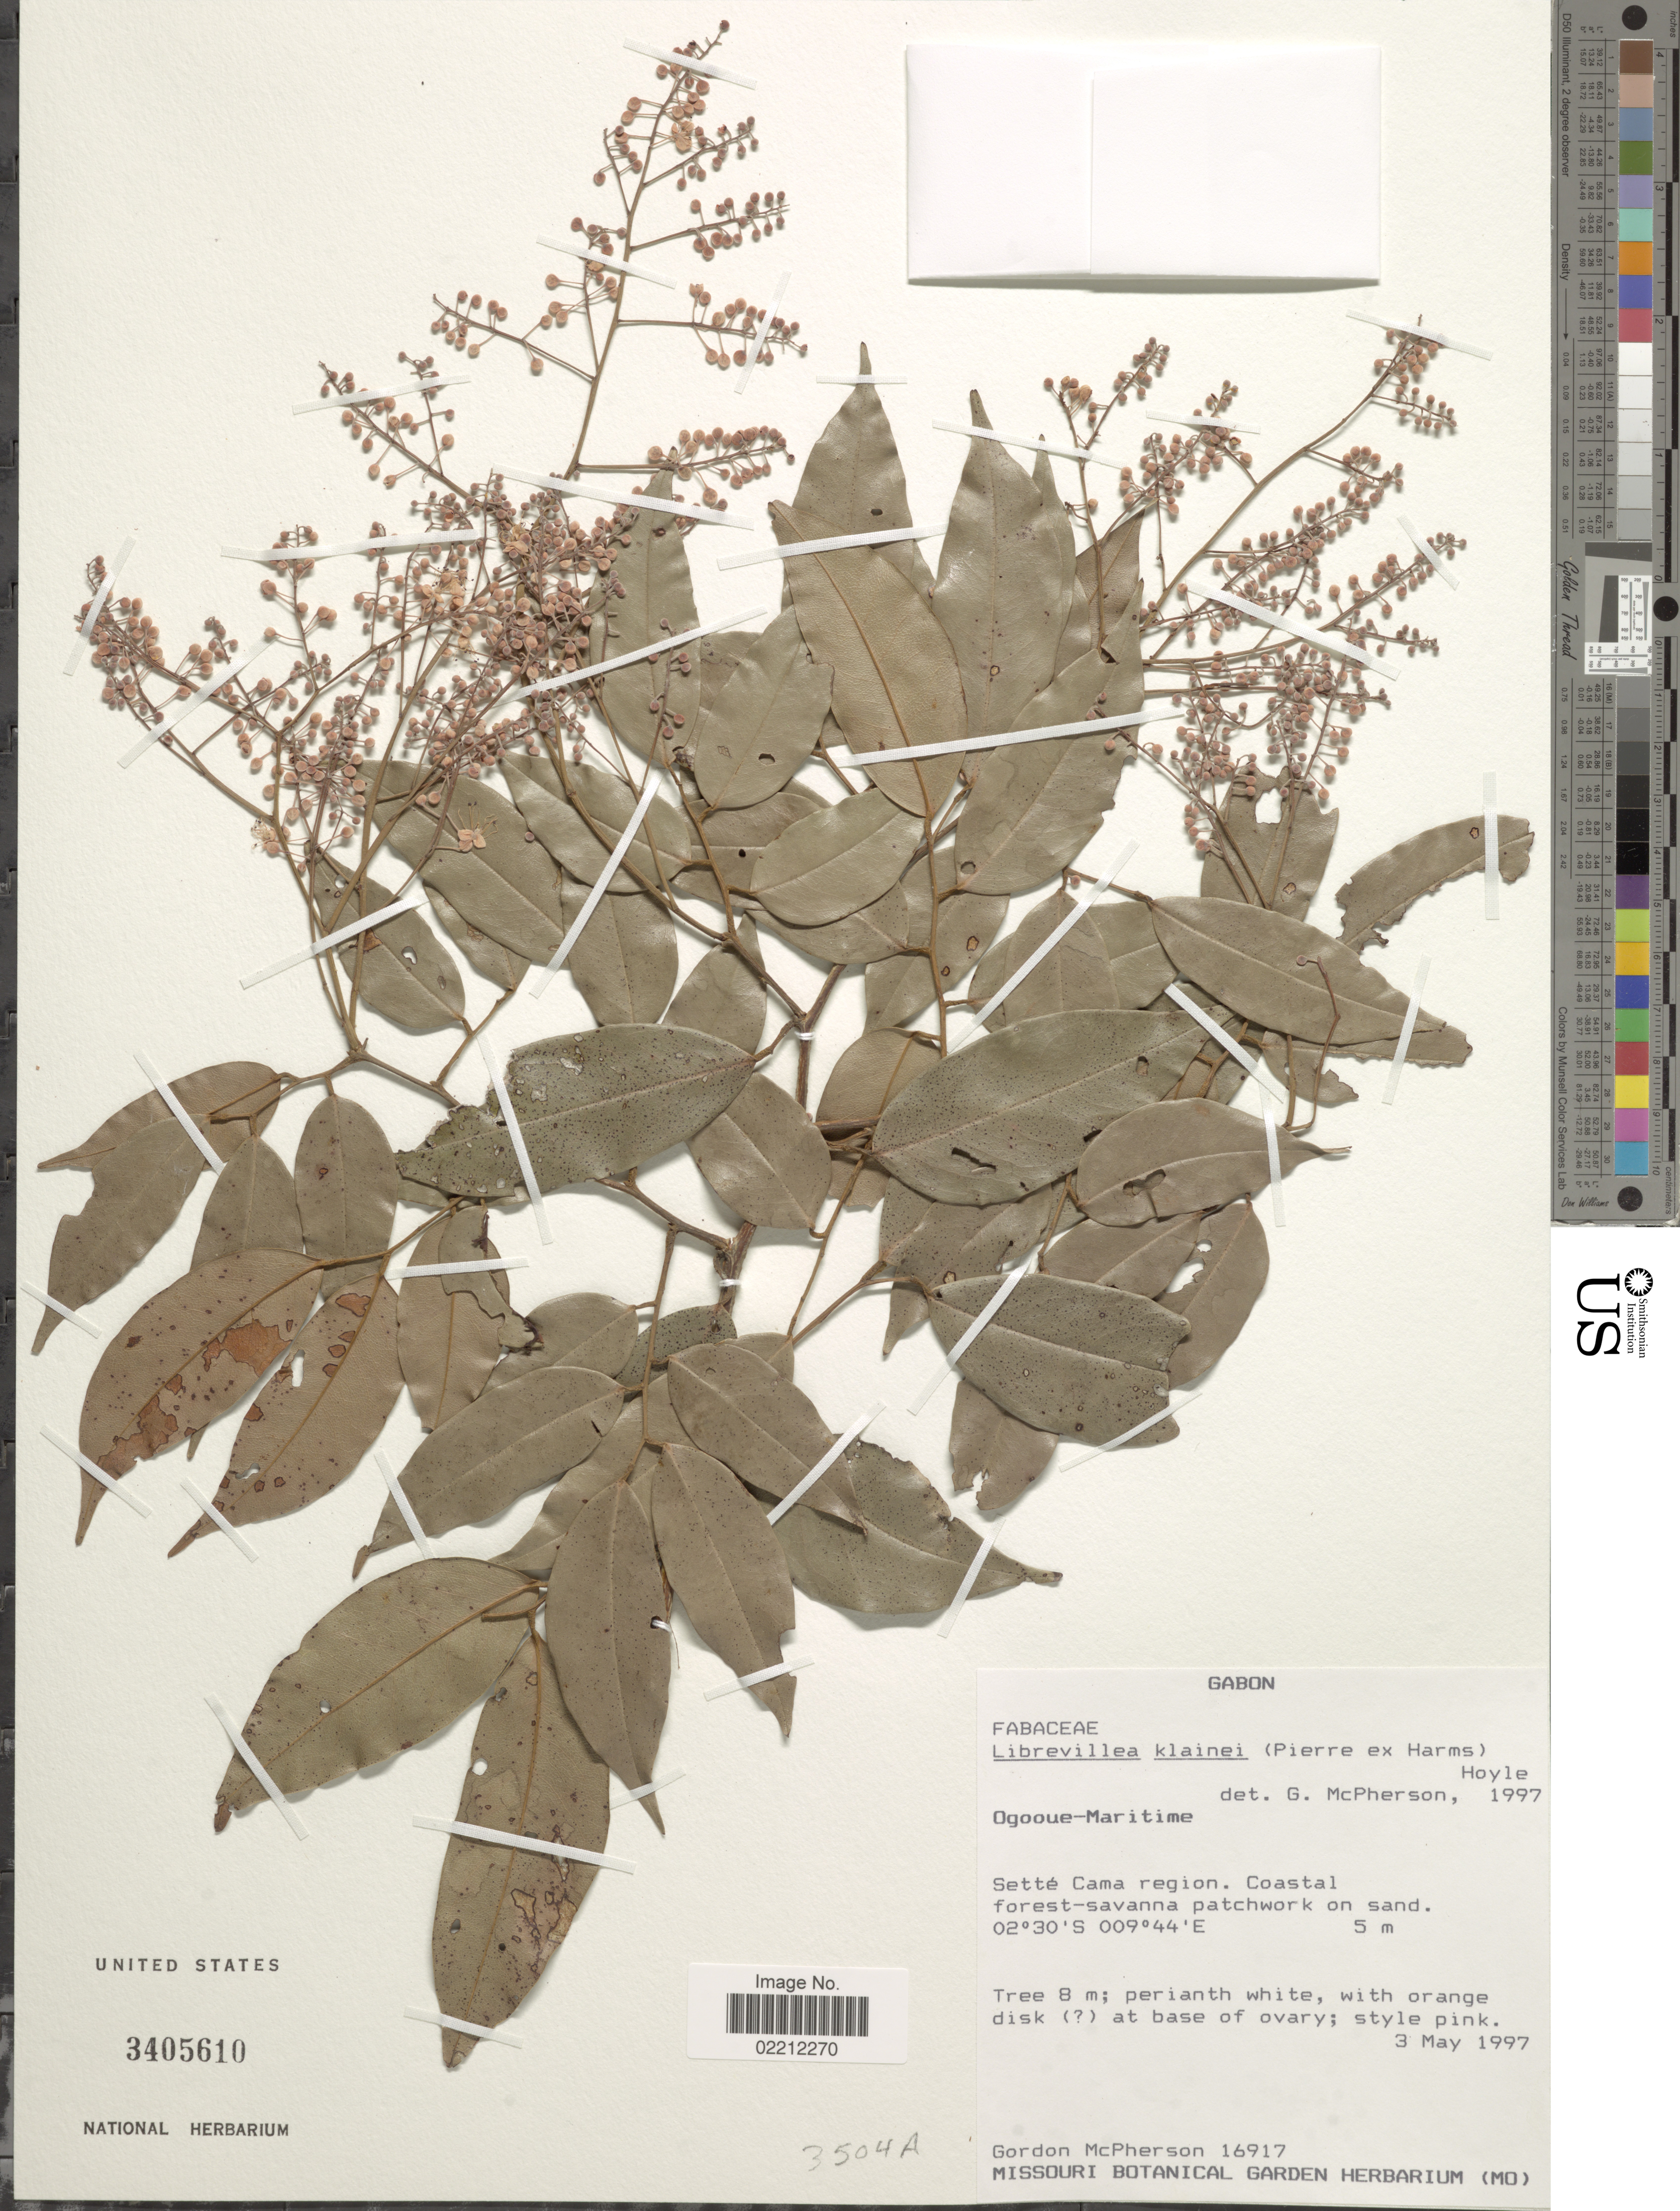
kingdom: Plantae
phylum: Tracheophyta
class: Magnoliopsida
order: Fabales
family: Fabaceae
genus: Librevillea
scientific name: Librevillea klainei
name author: (Pierre ex Harms) Hoyle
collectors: G. D. McPherson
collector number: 16917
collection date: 1997-05-03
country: Gabon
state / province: Ogooue-Maritime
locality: Sette Cama region. Coastal forest-savanna patchwork on sand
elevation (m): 5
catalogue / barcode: US 3405610